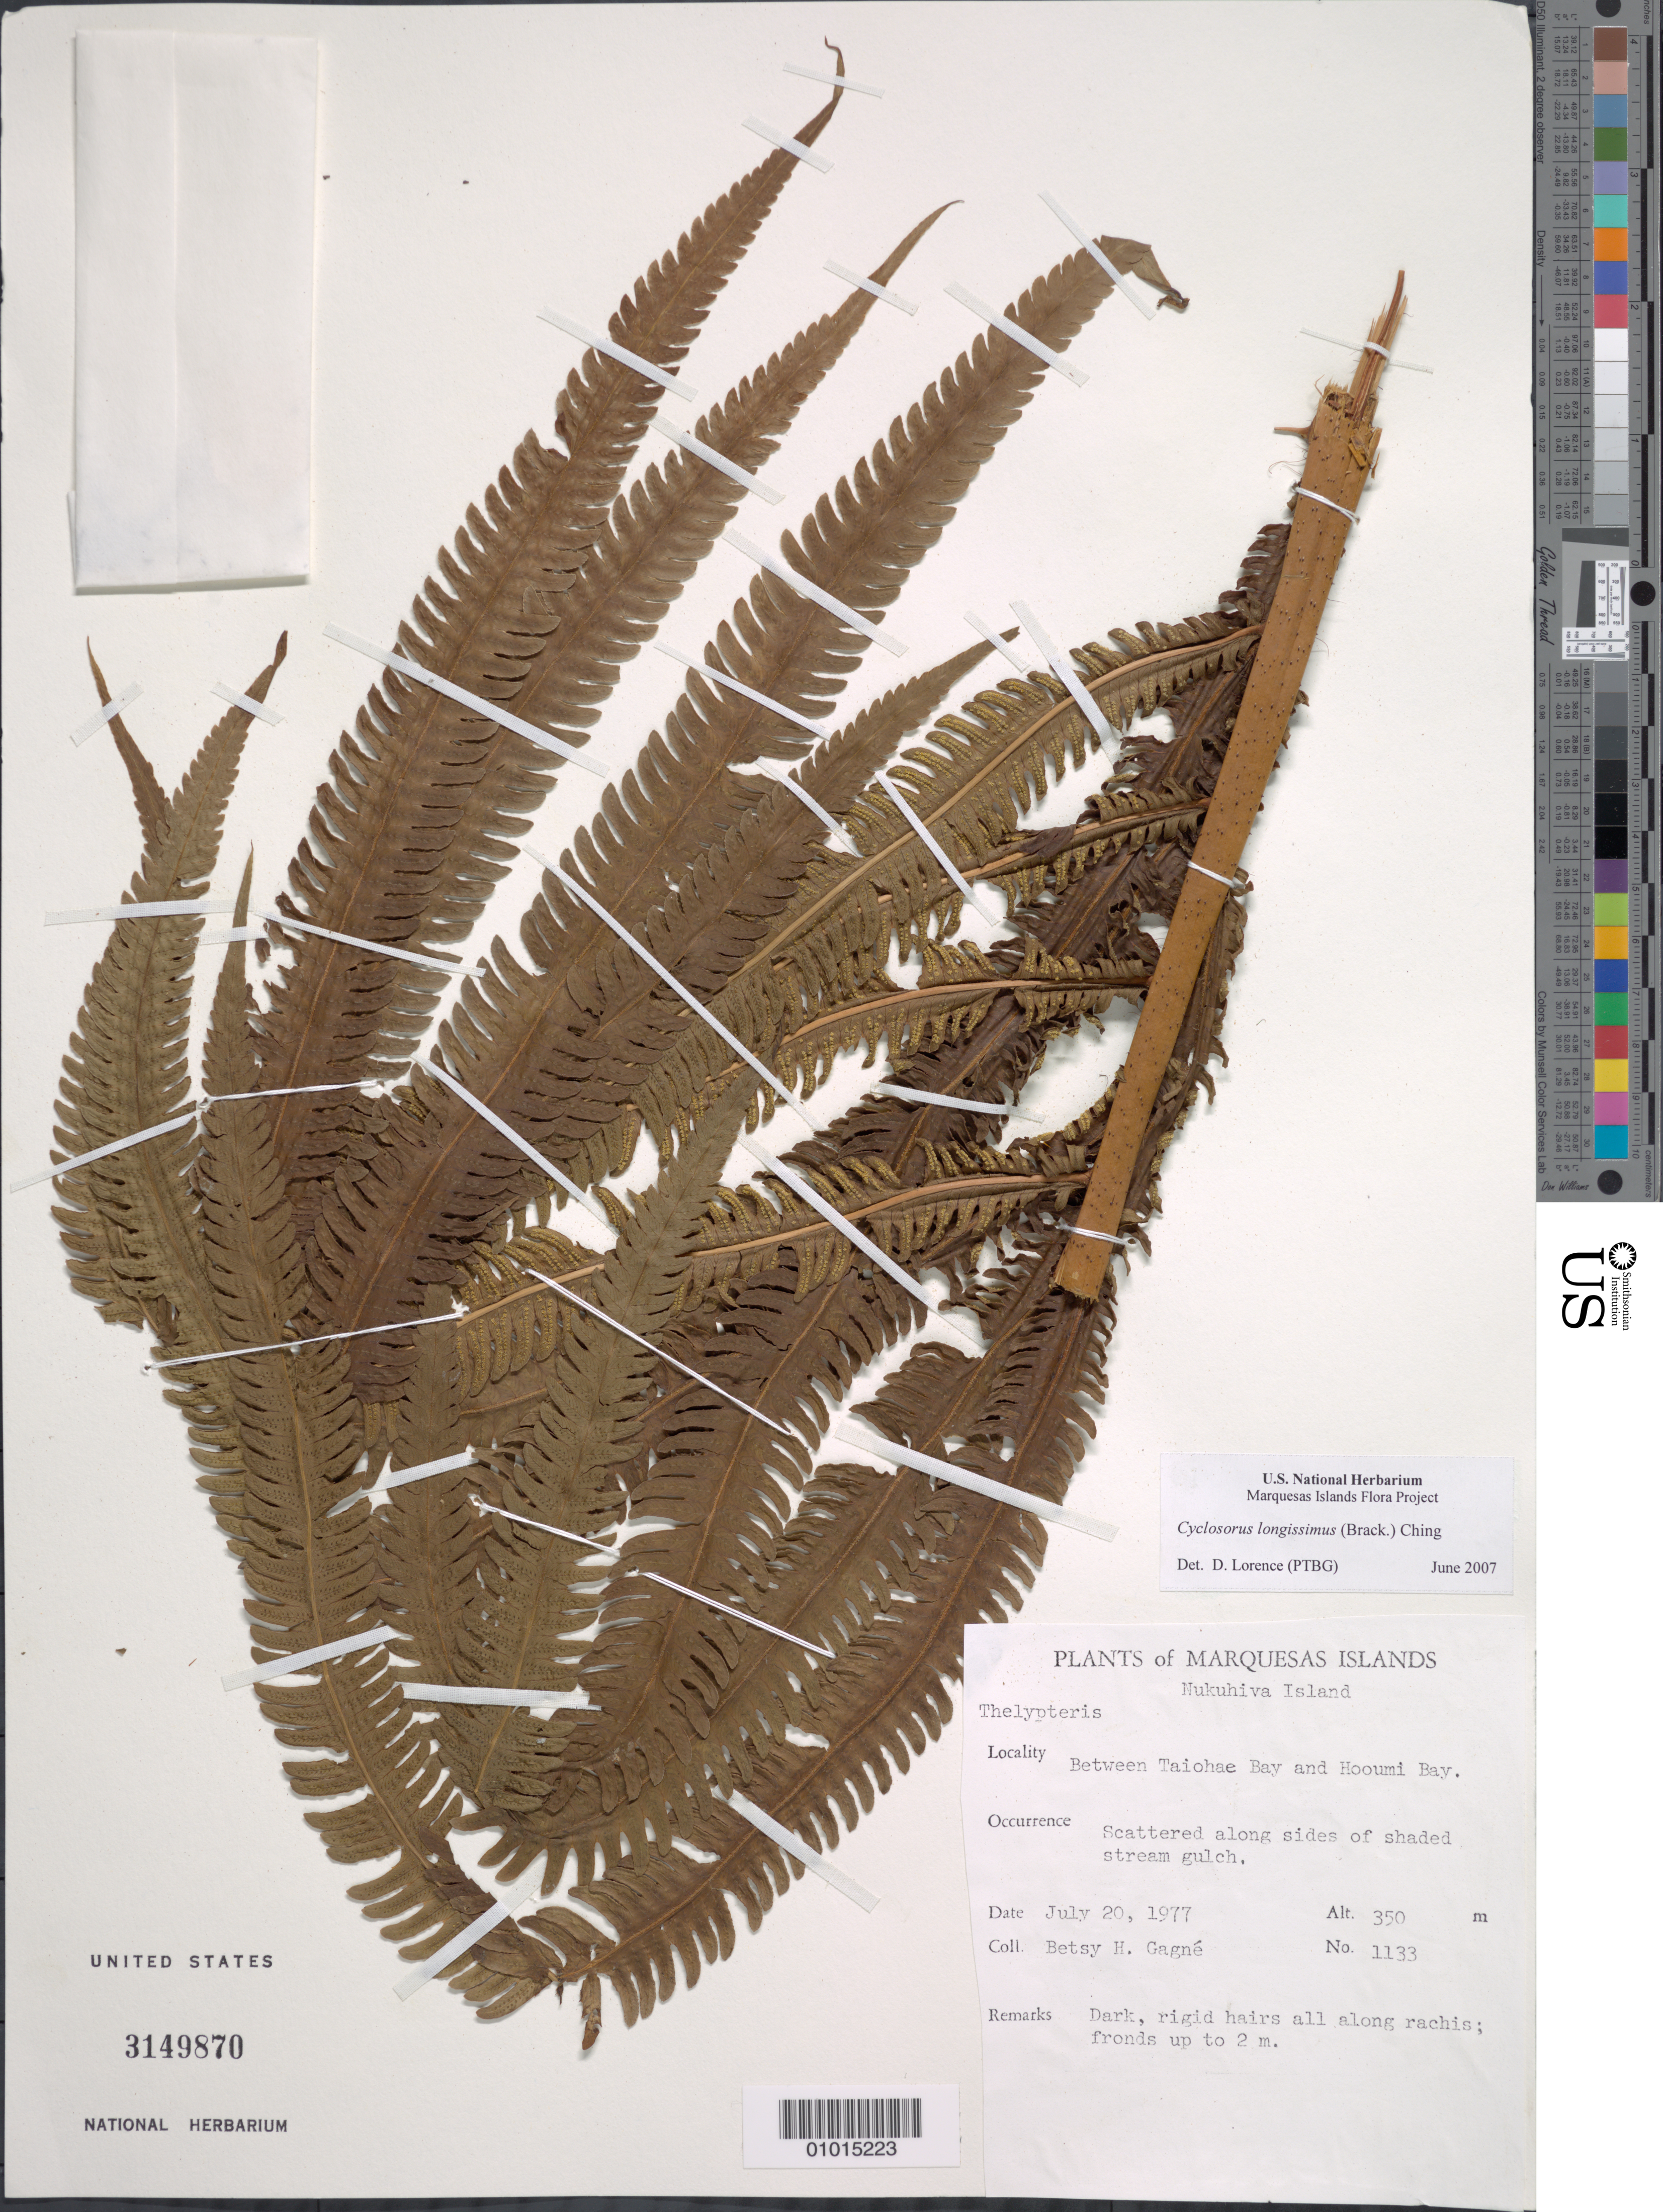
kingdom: Plantae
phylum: Tracheophyta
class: Polypodiopsida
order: Polypodiales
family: Thelypteridaceae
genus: Chingia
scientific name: Chingia longissima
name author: (Brack.) Holttum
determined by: Wagner, W. L., (BOT), Smithsonian Institution - National Museum of Natural History (UNITED STATES)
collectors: B. H. Gagné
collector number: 1133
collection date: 1977-07-20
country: French Polynesia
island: Nuku Hiva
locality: Between Taiohae Bay and Hooumi Bay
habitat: Scattered along sides of shaded stream gulch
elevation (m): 350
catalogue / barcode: US 3149870